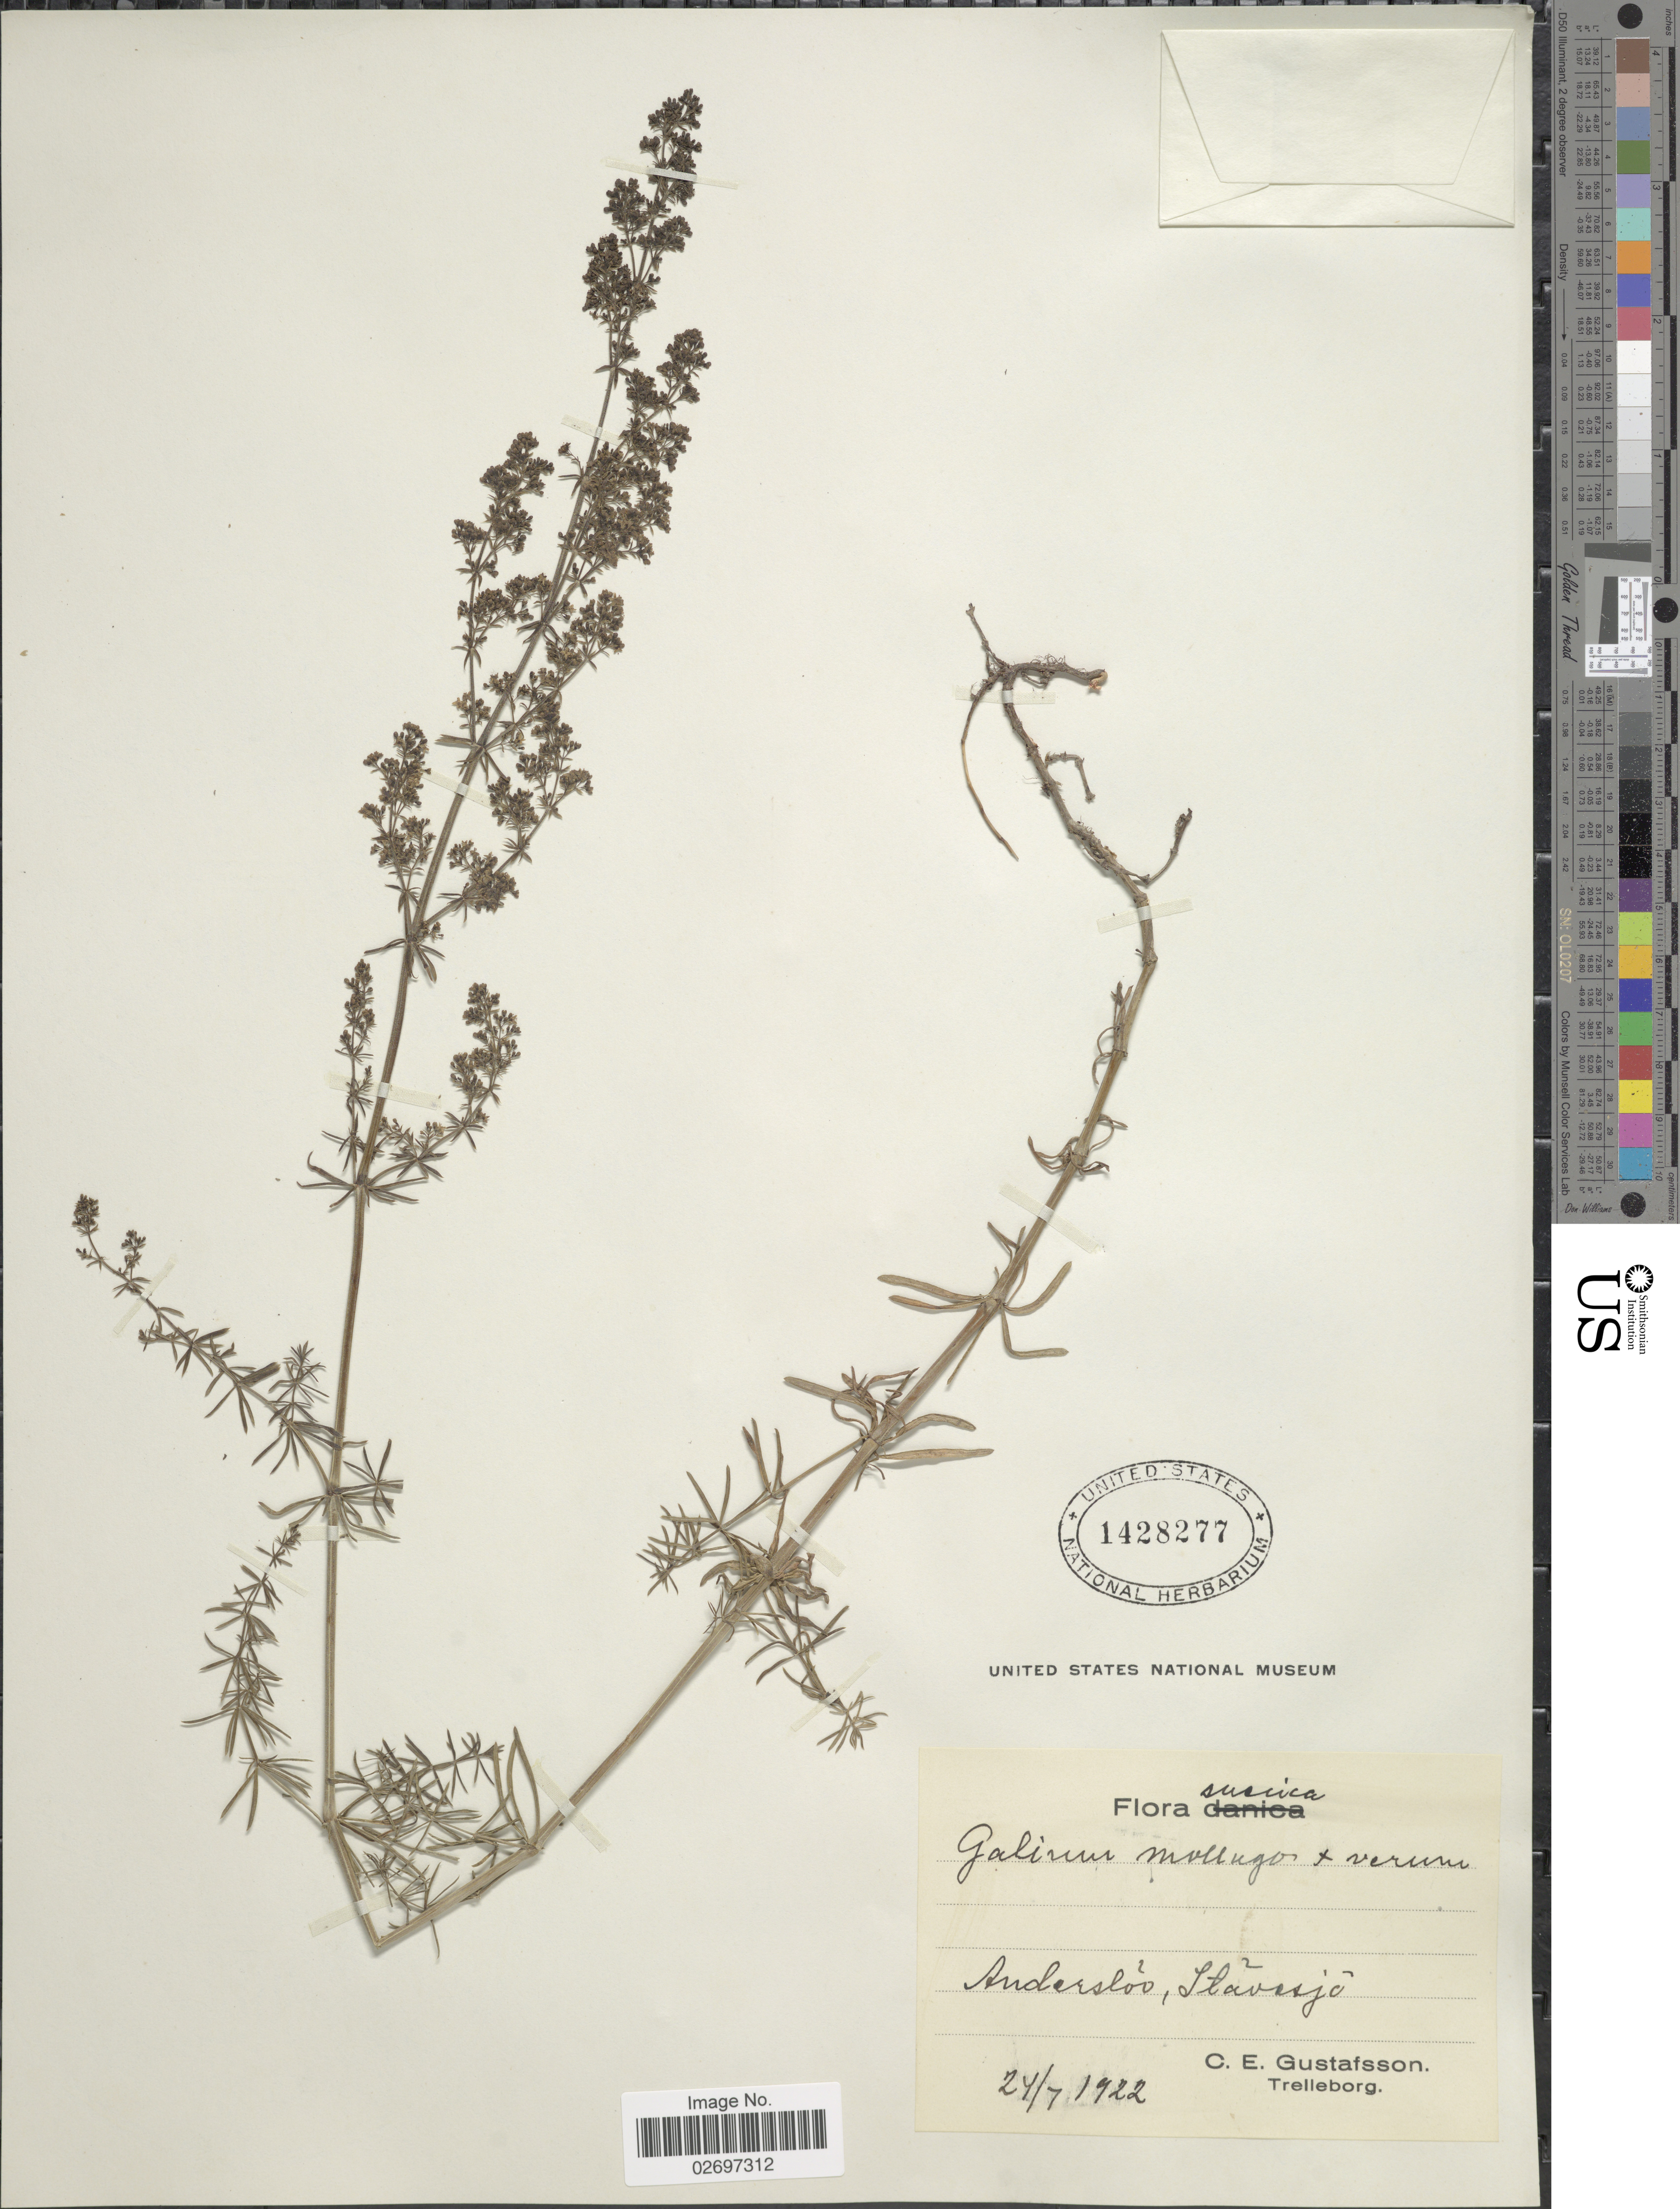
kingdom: Plantae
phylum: Tracheophyta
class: Magnoliopsida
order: Gentianales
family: Rubiaceae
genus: Galium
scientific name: Galium mollugo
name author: L.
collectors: C. Gustafsson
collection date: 1922-07-24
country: Sweden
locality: Suecica. Anderslov, Stavestjo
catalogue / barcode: US 1428277